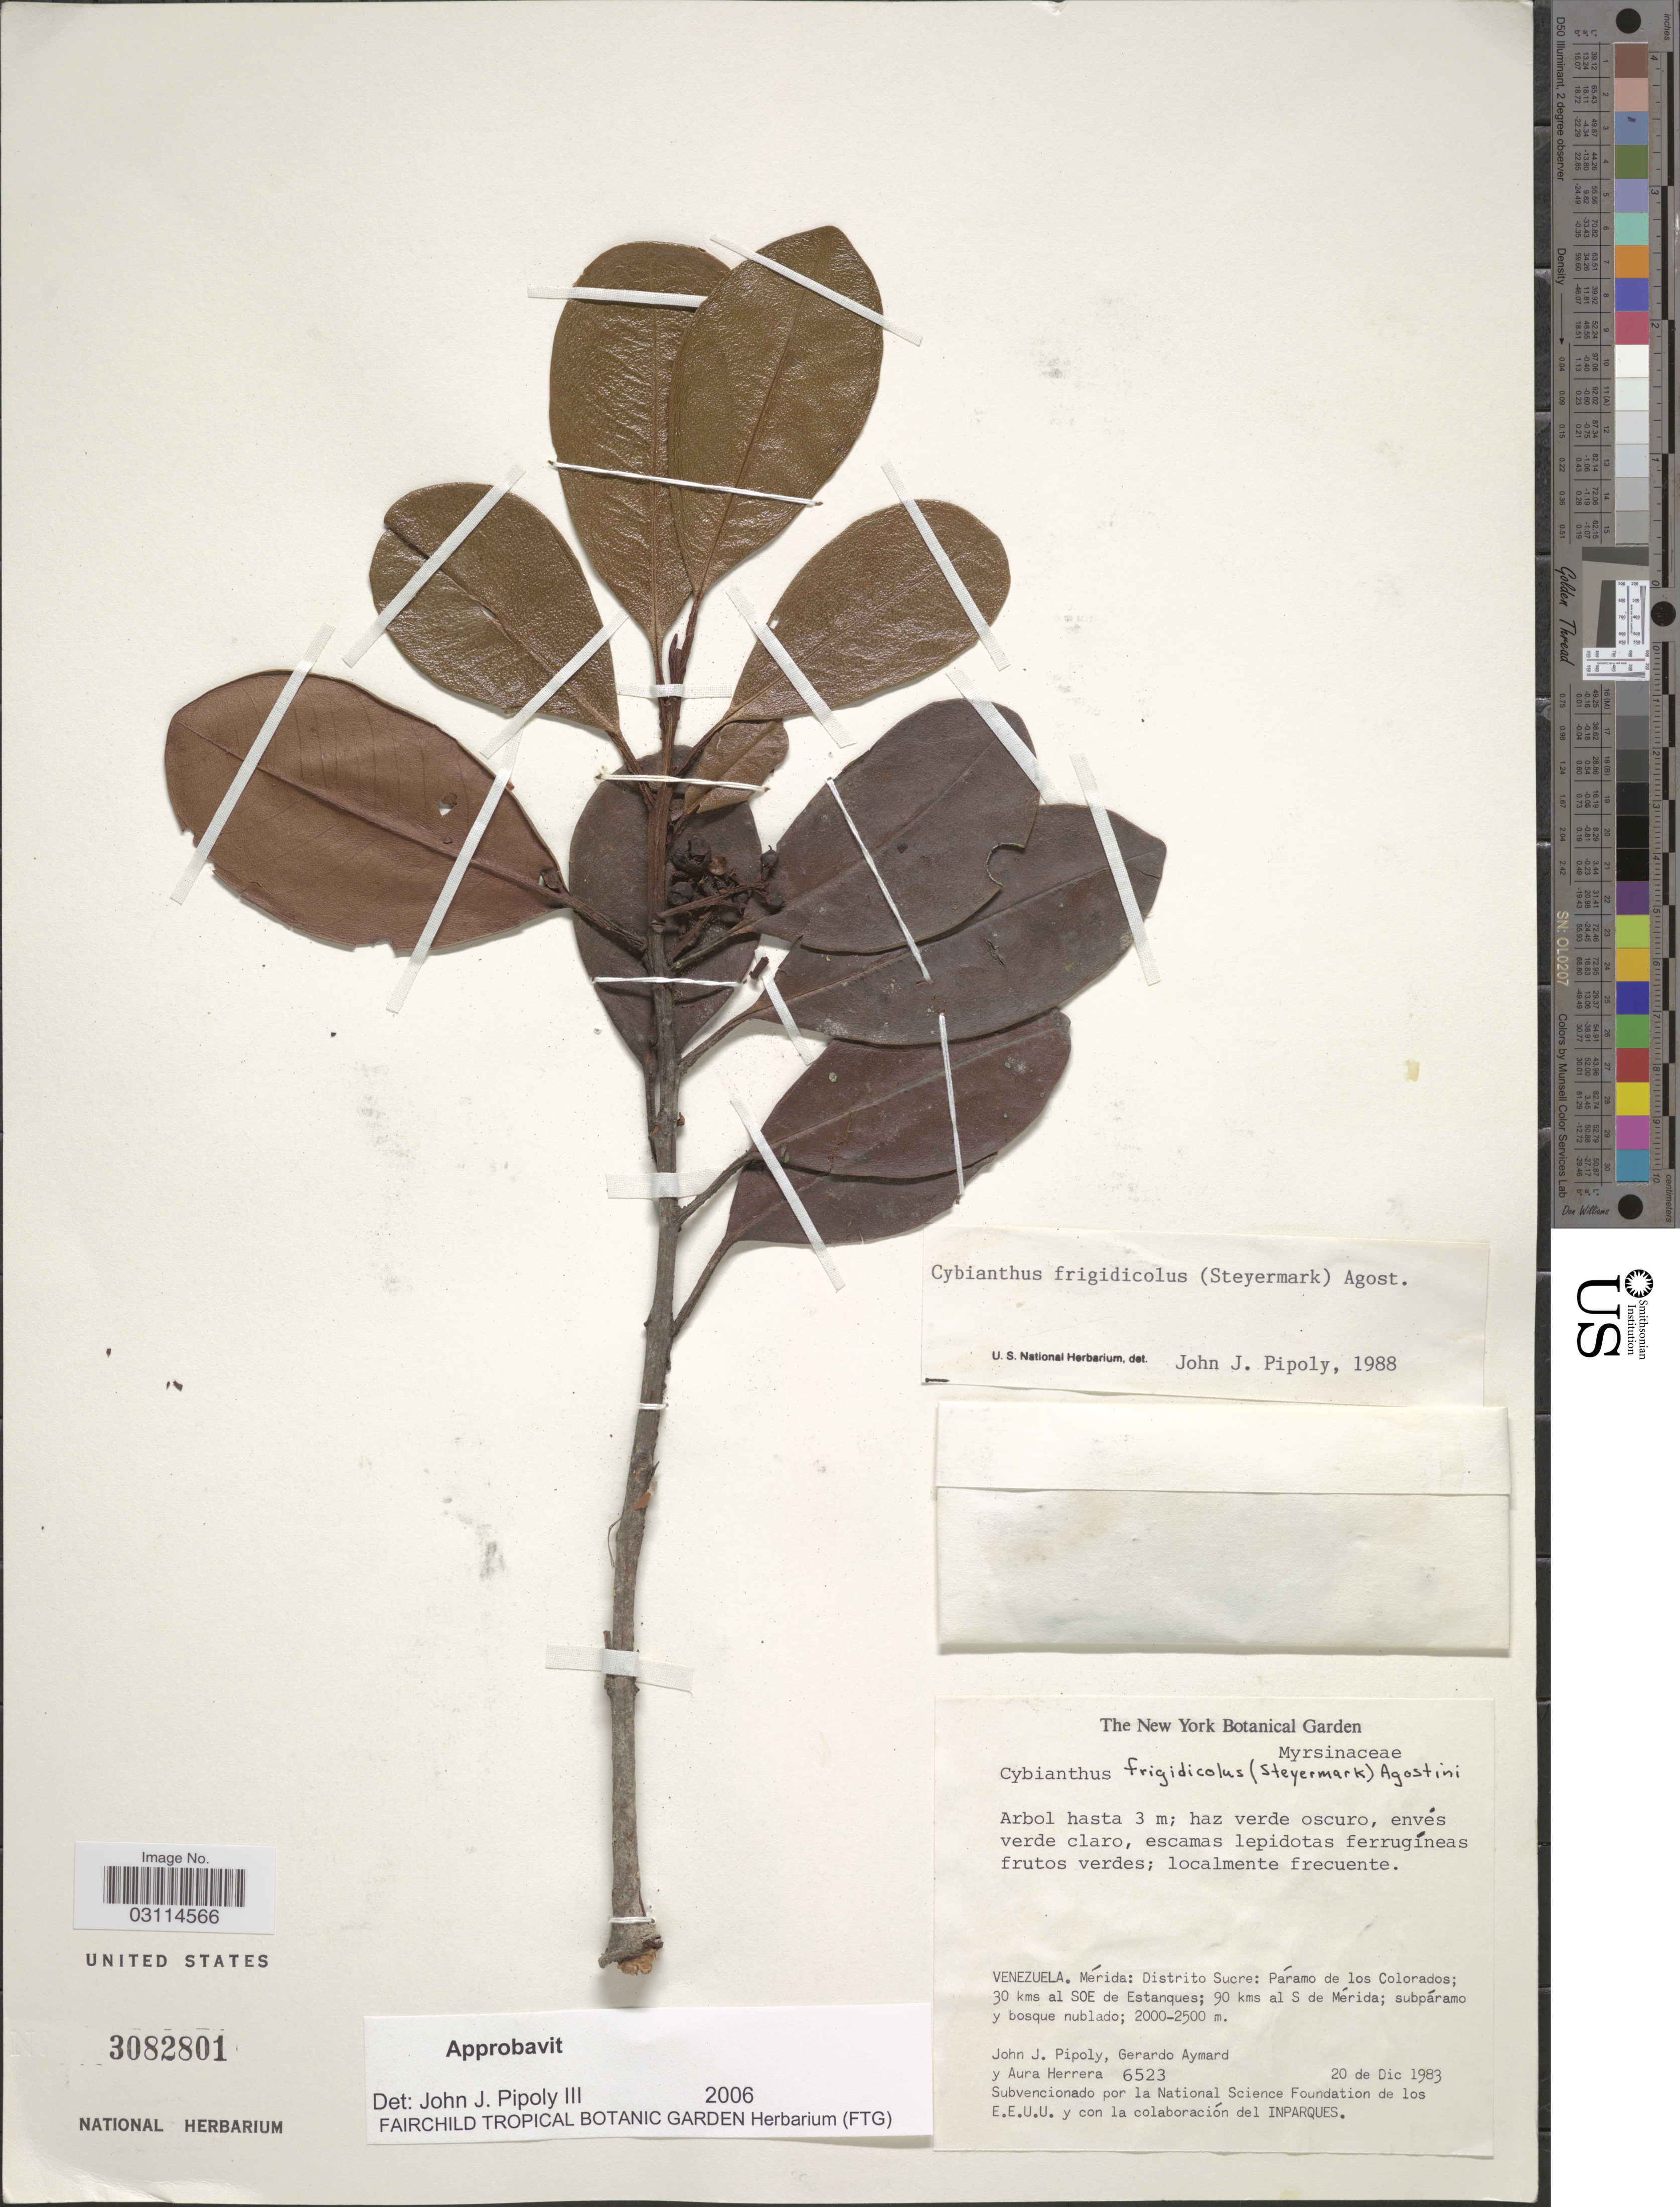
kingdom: Plantae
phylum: Tracheophyta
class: Magnoliopsida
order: Ericales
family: Primulaceae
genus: Cybianthus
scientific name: Cybianthus frigidicola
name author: (Steyerm.) G. Agostini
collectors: J. J. Pipoly, G. A. Aymard & A. Herrera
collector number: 6523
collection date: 1983-12-20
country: Venezuela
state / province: Mérida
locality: Distrito Sucre: Páramo de los Colorados; 30 kms al SOE de Estanques; 90 km al S de Mérida; subpáramo y bosque nublado.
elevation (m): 2000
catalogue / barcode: US 3082801